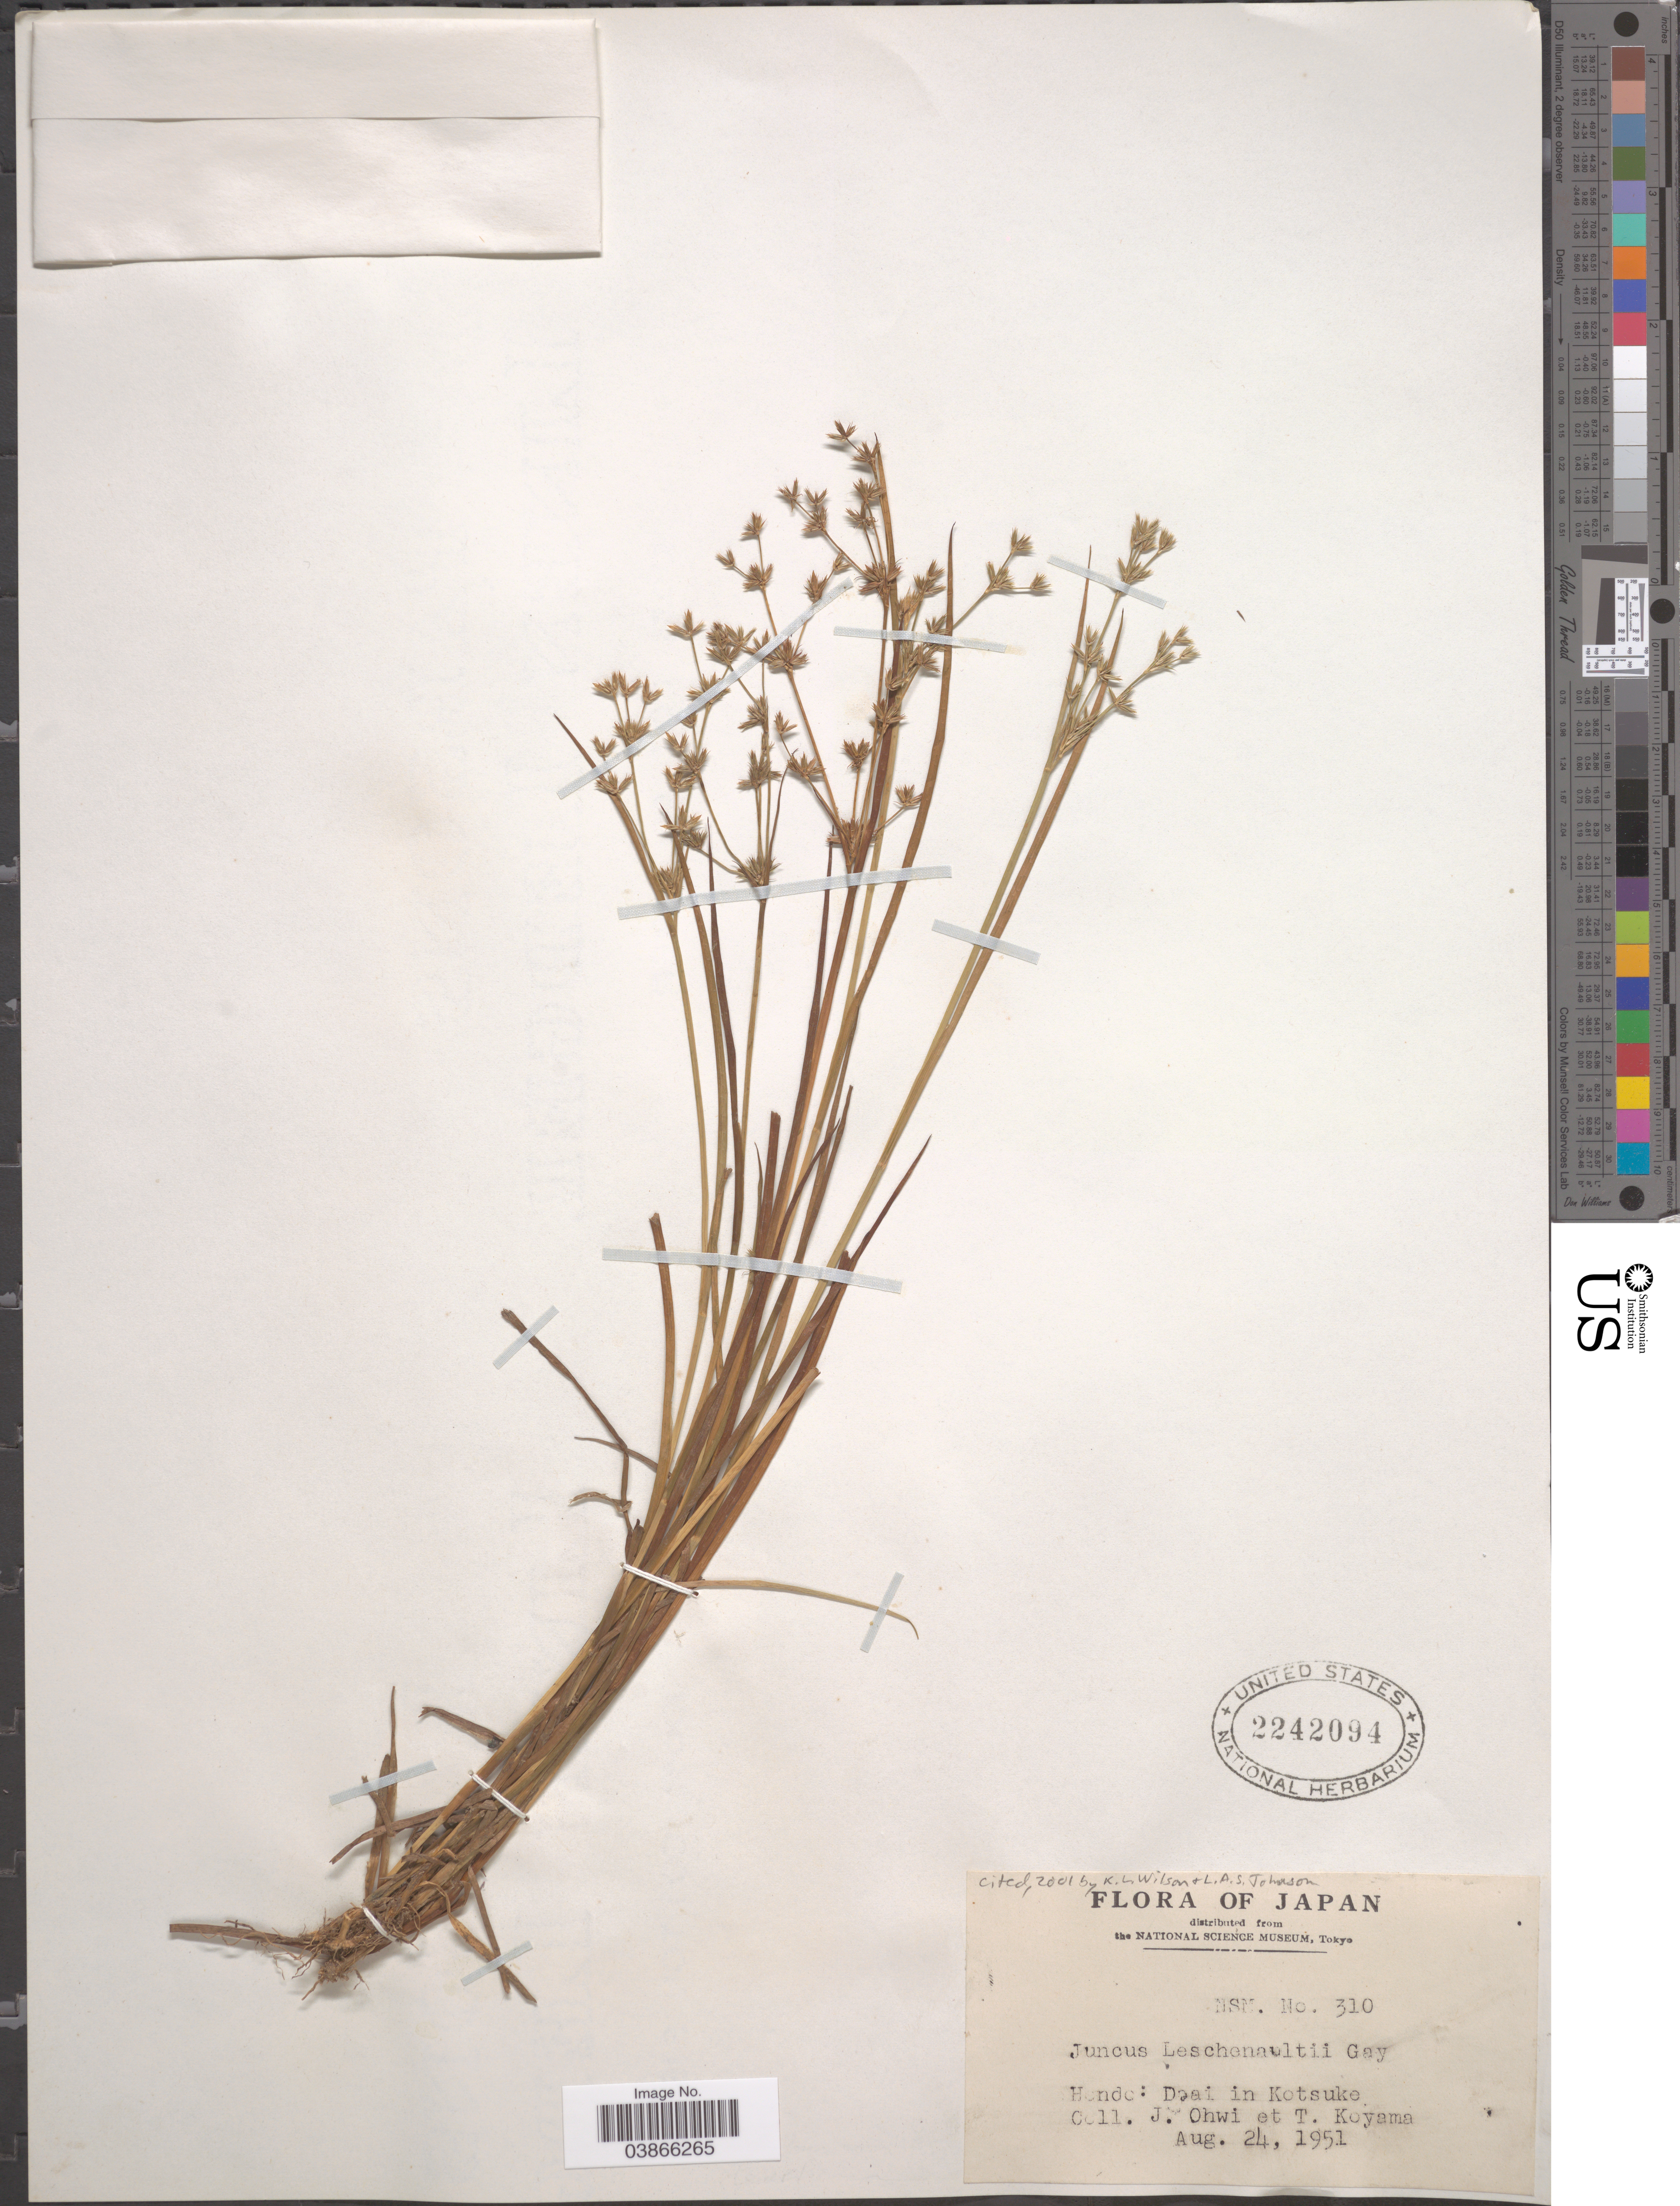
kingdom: Plantae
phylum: Tracheophyta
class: Liliopsida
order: Poales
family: Juncaceae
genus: Juncus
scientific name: Juncus leschenaultii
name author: J. Gay ex Laharpe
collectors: J. Ohwi & T. Koyama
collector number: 310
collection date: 1951-08-24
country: Japan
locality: Hondo: Daai in Kotsuke.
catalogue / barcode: US 2242094